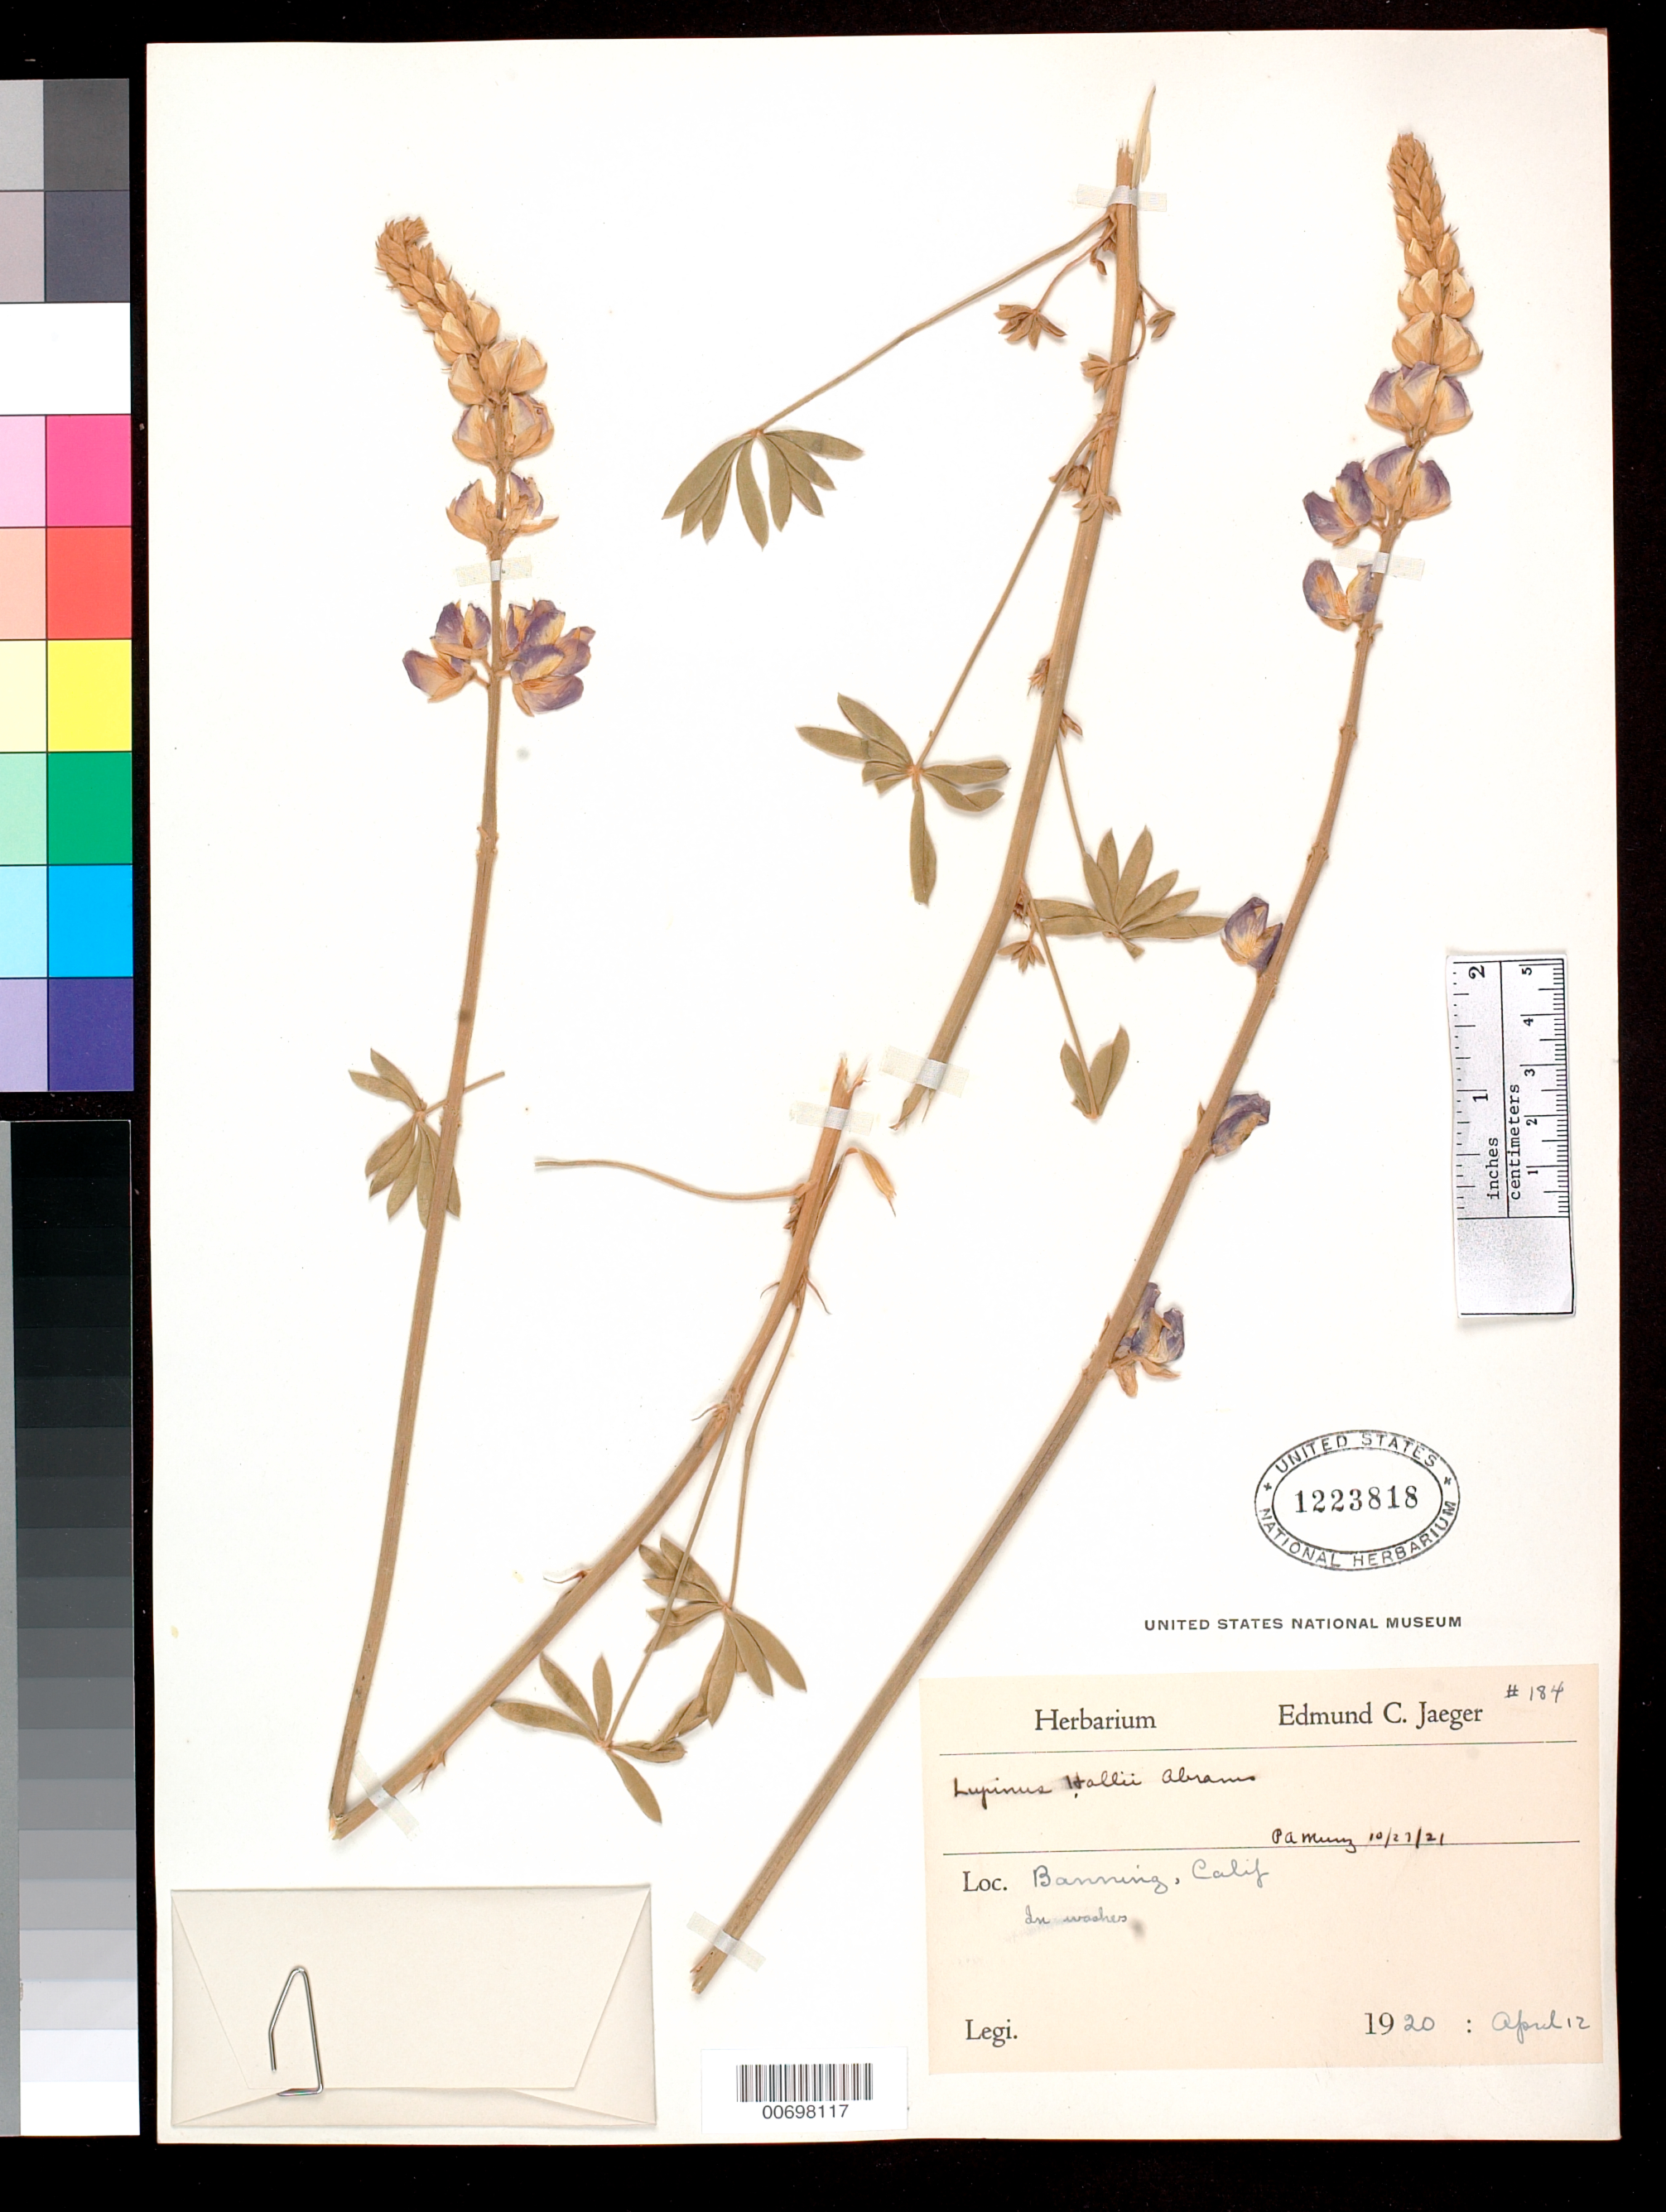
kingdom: Plantae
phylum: Tracheophyta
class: Magnoliopsida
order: Fabales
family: Fabaceae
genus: Lupinus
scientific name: Lupinus hallii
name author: Abrams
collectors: E. Jaeger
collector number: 184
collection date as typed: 12 Apr 1920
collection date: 1920-04-12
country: United States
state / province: California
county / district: Riverside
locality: Banning, in washes.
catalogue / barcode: US 1223818